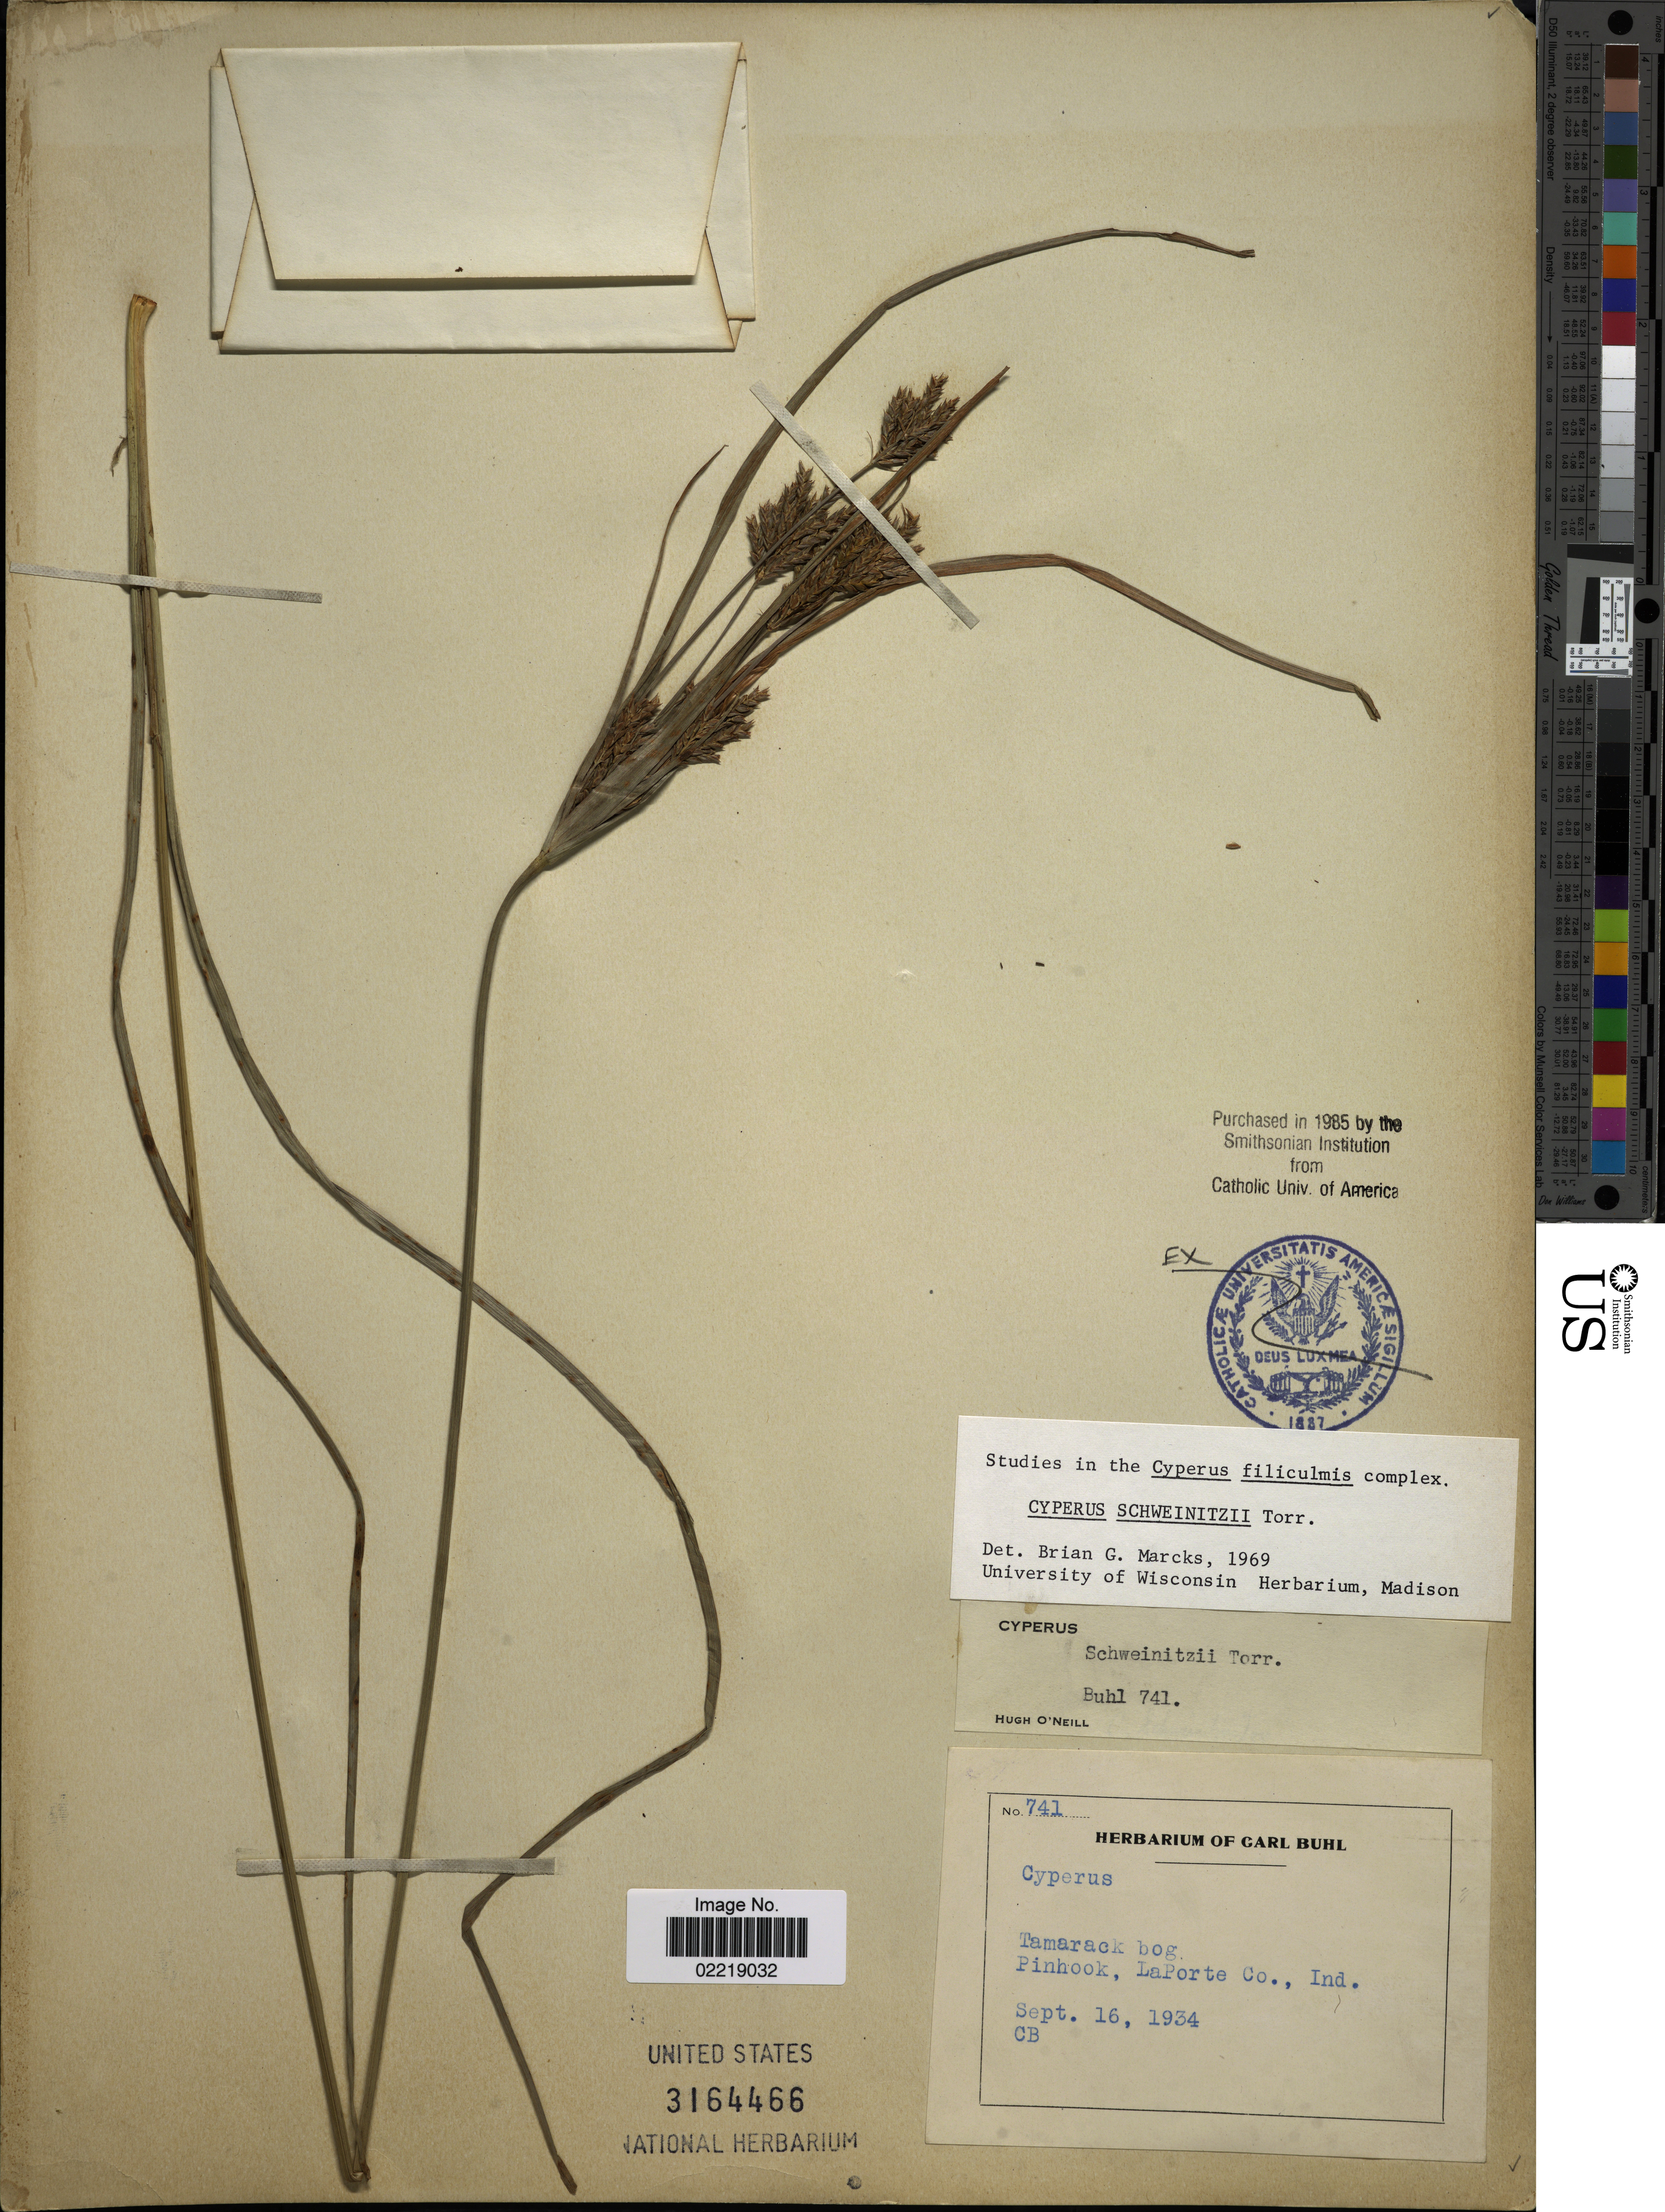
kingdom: Plantae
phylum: Tracheophyta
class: Liliopsida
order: Poales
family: Cyperaceae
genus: Cyperus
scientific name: Cyperus schweinitzii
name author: Torr.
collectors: Ex herb. Carl Buhl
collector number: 741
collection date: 1934-09-16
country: United States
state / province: Indiana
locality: Tamarack bog, Pinhook, LaPorte Co.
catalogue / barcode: US 3164466